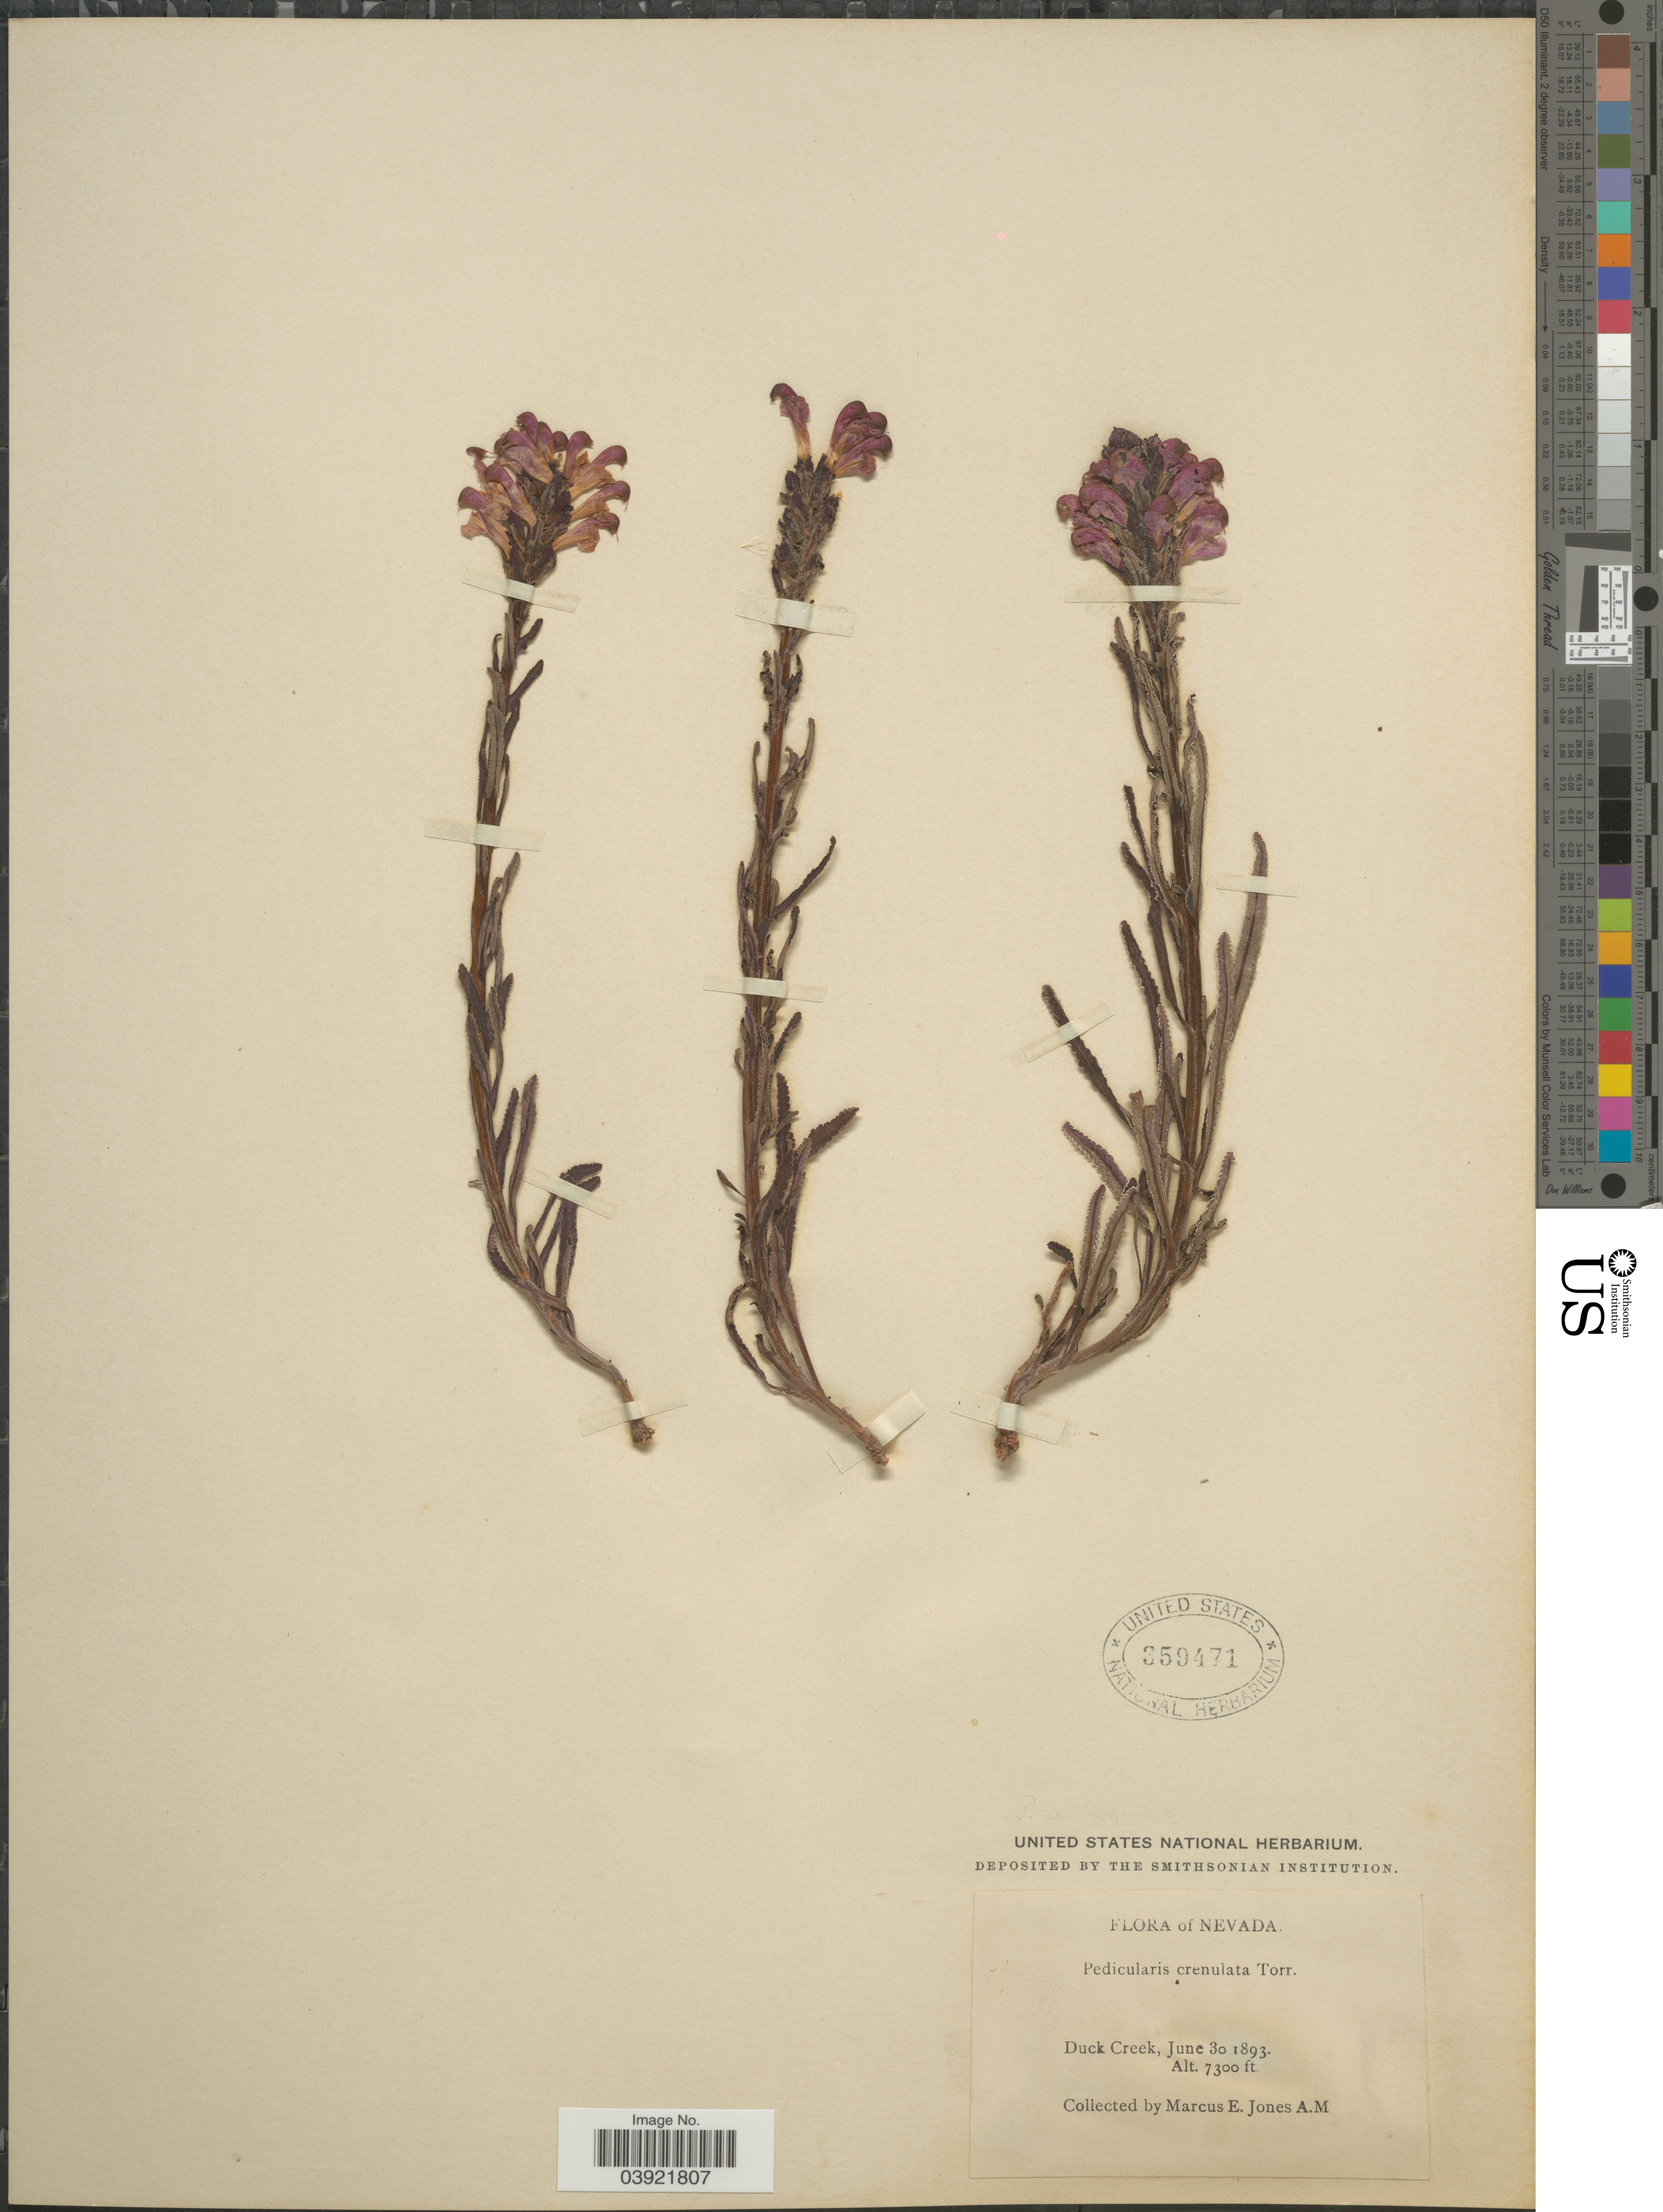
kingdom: Plantae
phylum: Tracheophyta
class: Magnoliopsida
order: Lamiales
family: Orobanchaceae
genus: Pedicularis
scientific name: Pedicularis crenulata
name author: Benth.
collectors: M. E. Jones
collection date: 1893-06-30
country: United States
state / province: Nevada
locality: Duck Creek.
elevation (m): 2225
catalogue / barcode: US 359471